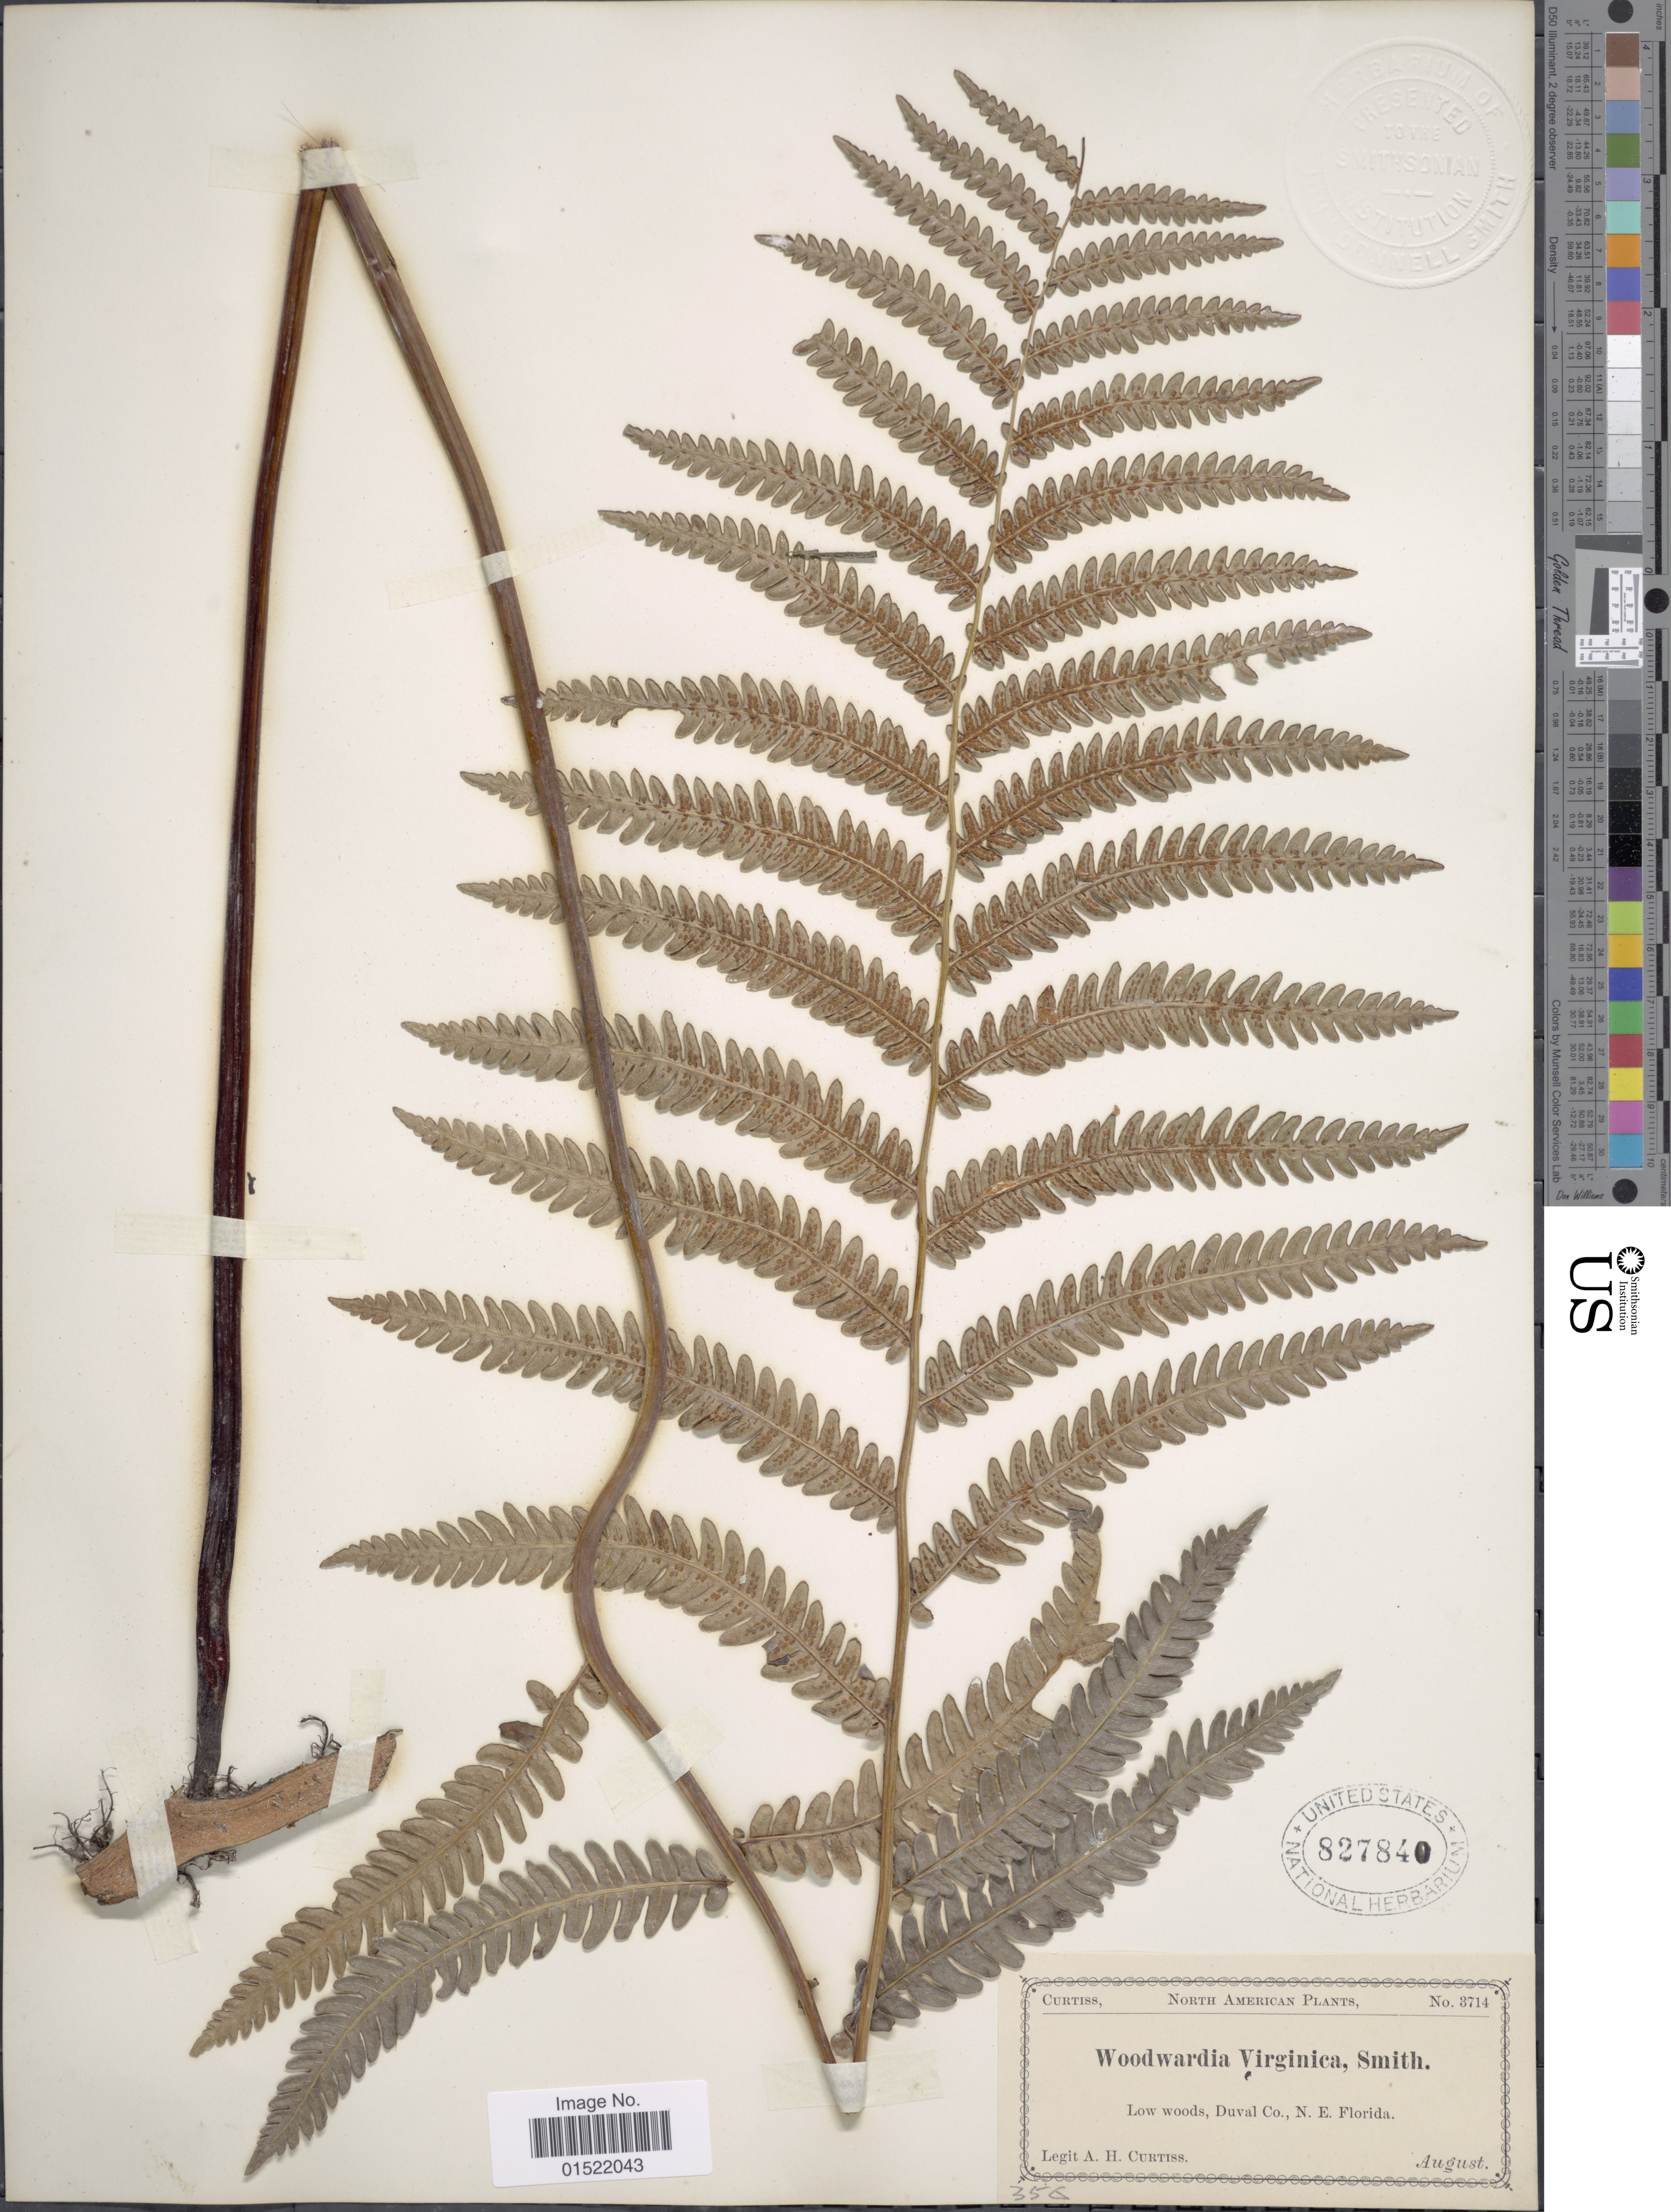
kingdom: Plantae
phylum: Tracheophyta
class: Polypodiopsida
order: Polypodiales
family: Blechnaceae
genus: Woodwardia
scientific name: Woodwardia virginica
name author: (L.) R.M. Sm.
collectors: A. H. Curtiss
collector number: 3714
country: United States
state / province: Florida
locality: Low woods, Duval Co., N. E. Florida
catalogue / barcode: US 827840